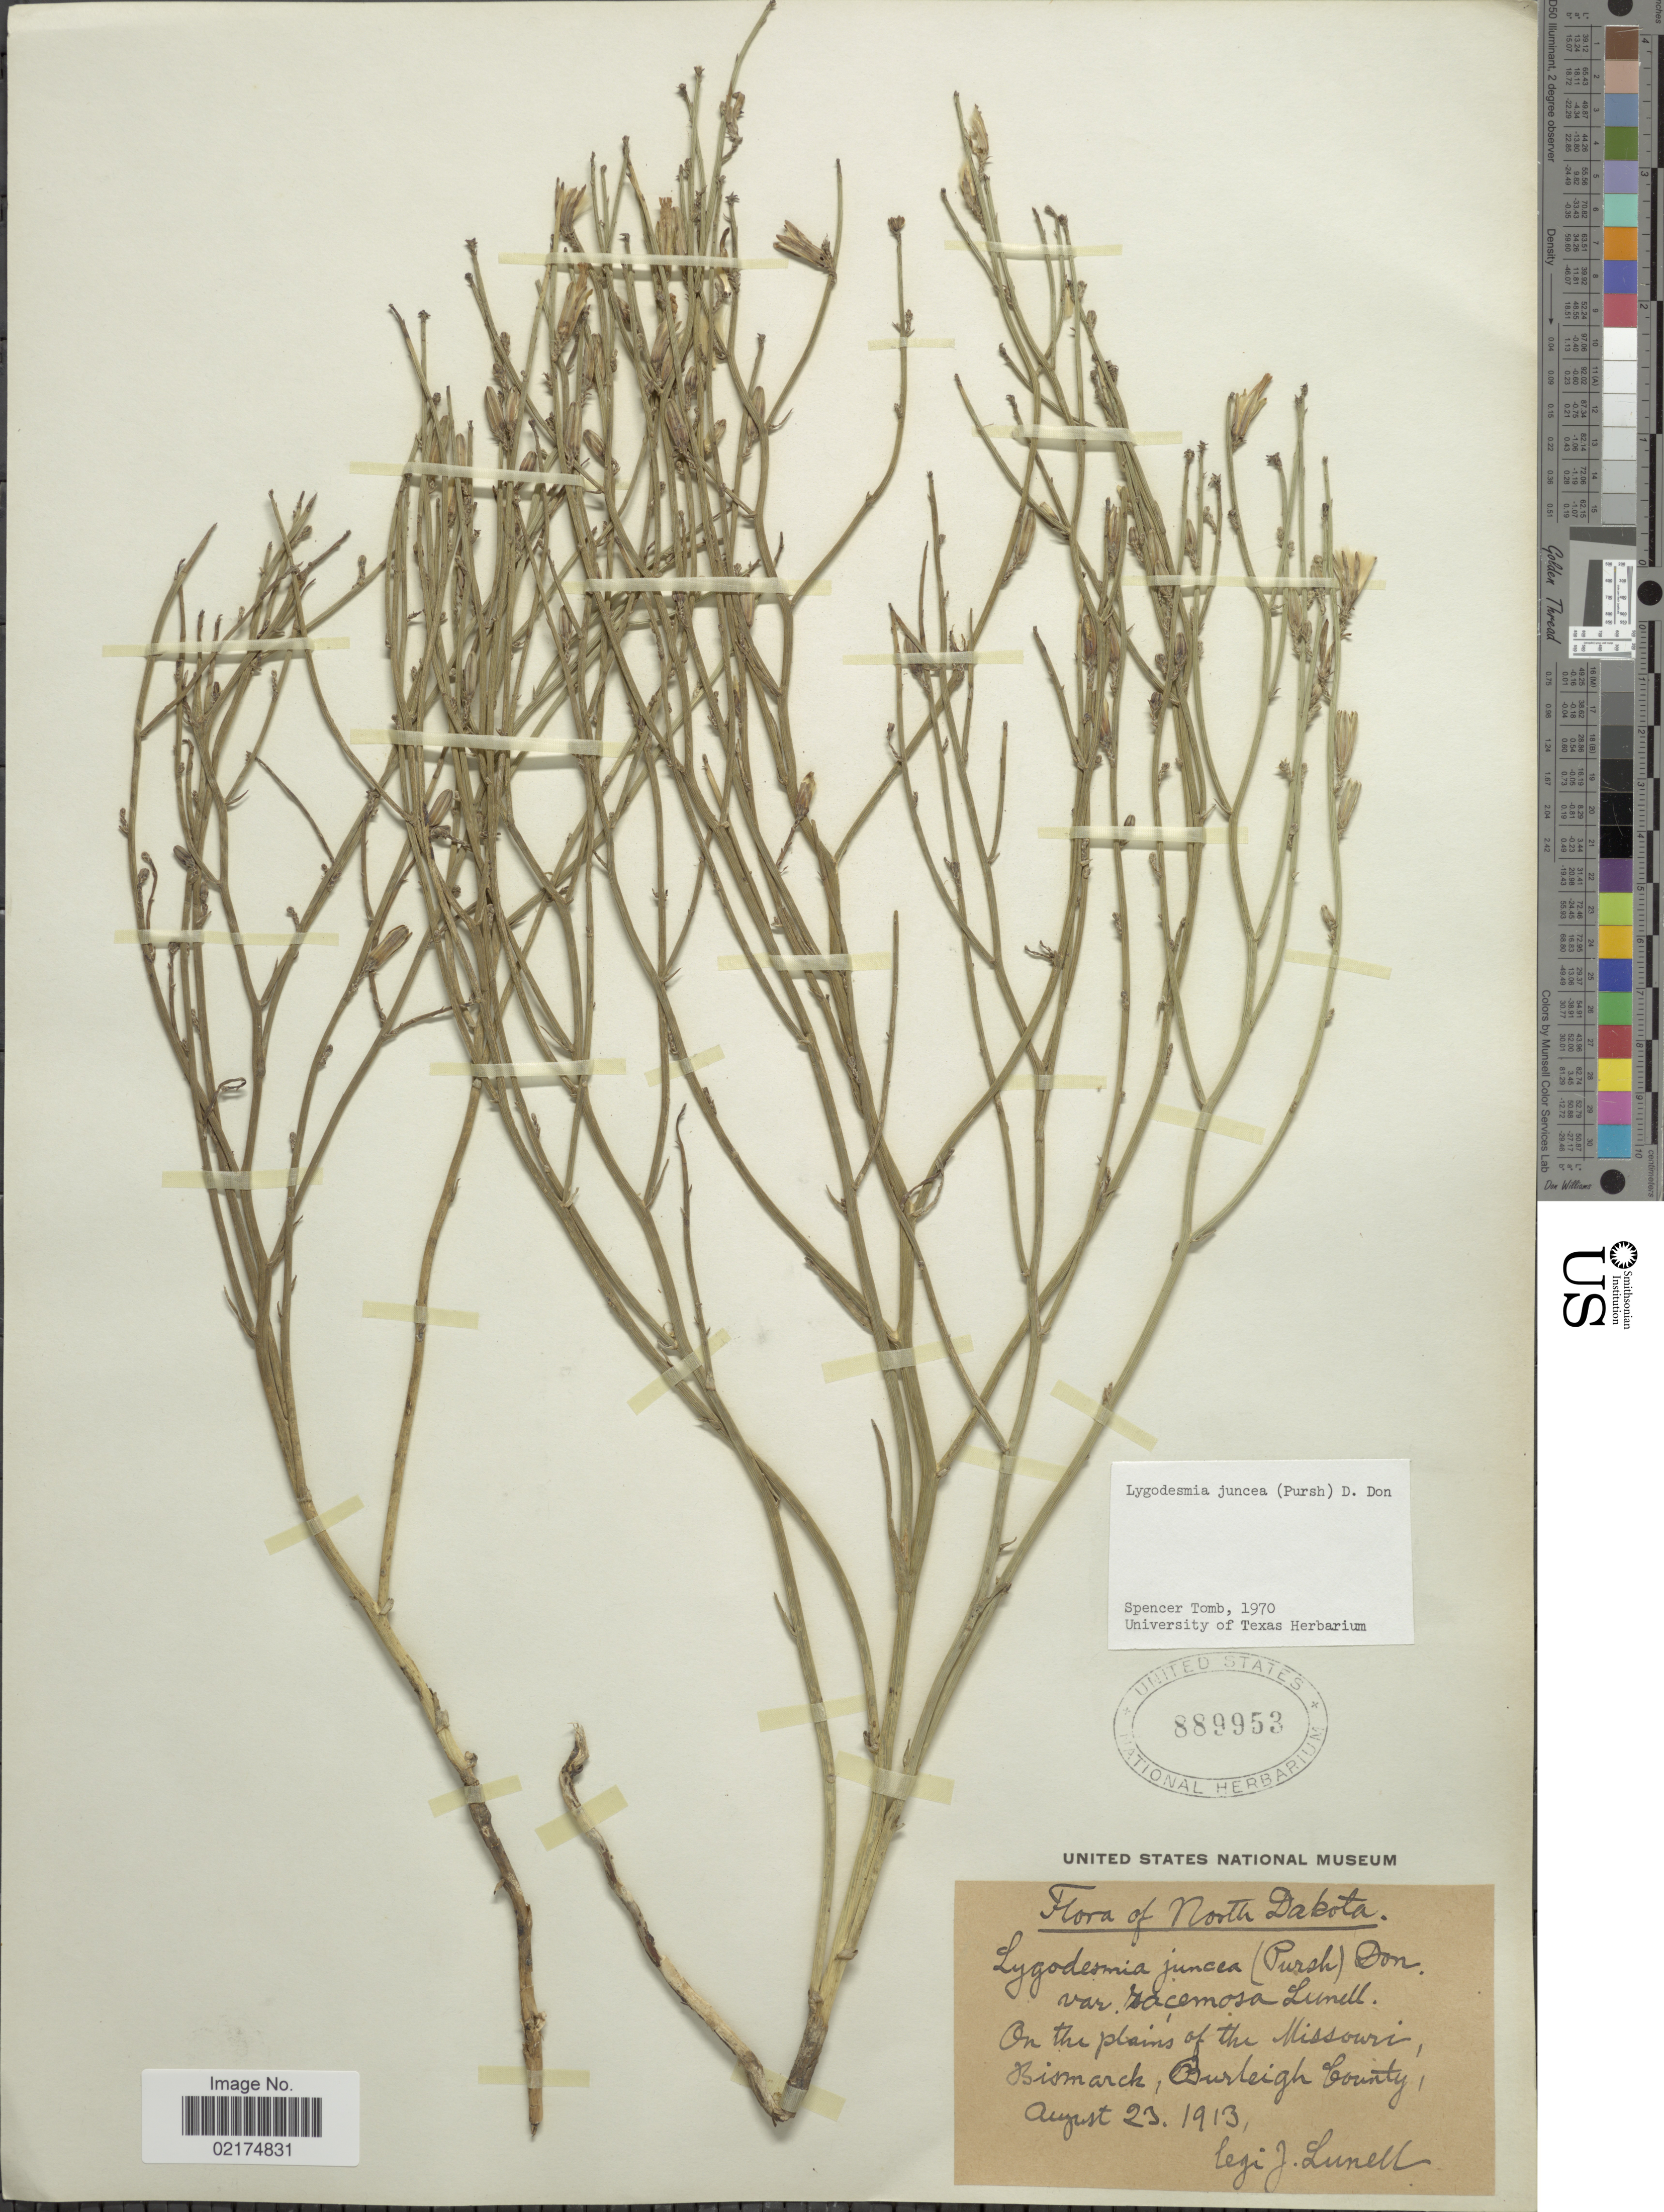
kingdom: Plantae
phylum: Tracheophyta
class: Magnoliopsida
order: Asterales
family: Asteraceae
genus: Lygodesmia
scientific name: Lygodesmia juncea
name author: D. Don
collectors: J. Lunell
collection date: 1913-08-23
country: United States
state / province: North Dakota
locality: On the plains of the Missouri, Bismarck, Burleigh County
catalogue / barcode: US 889953